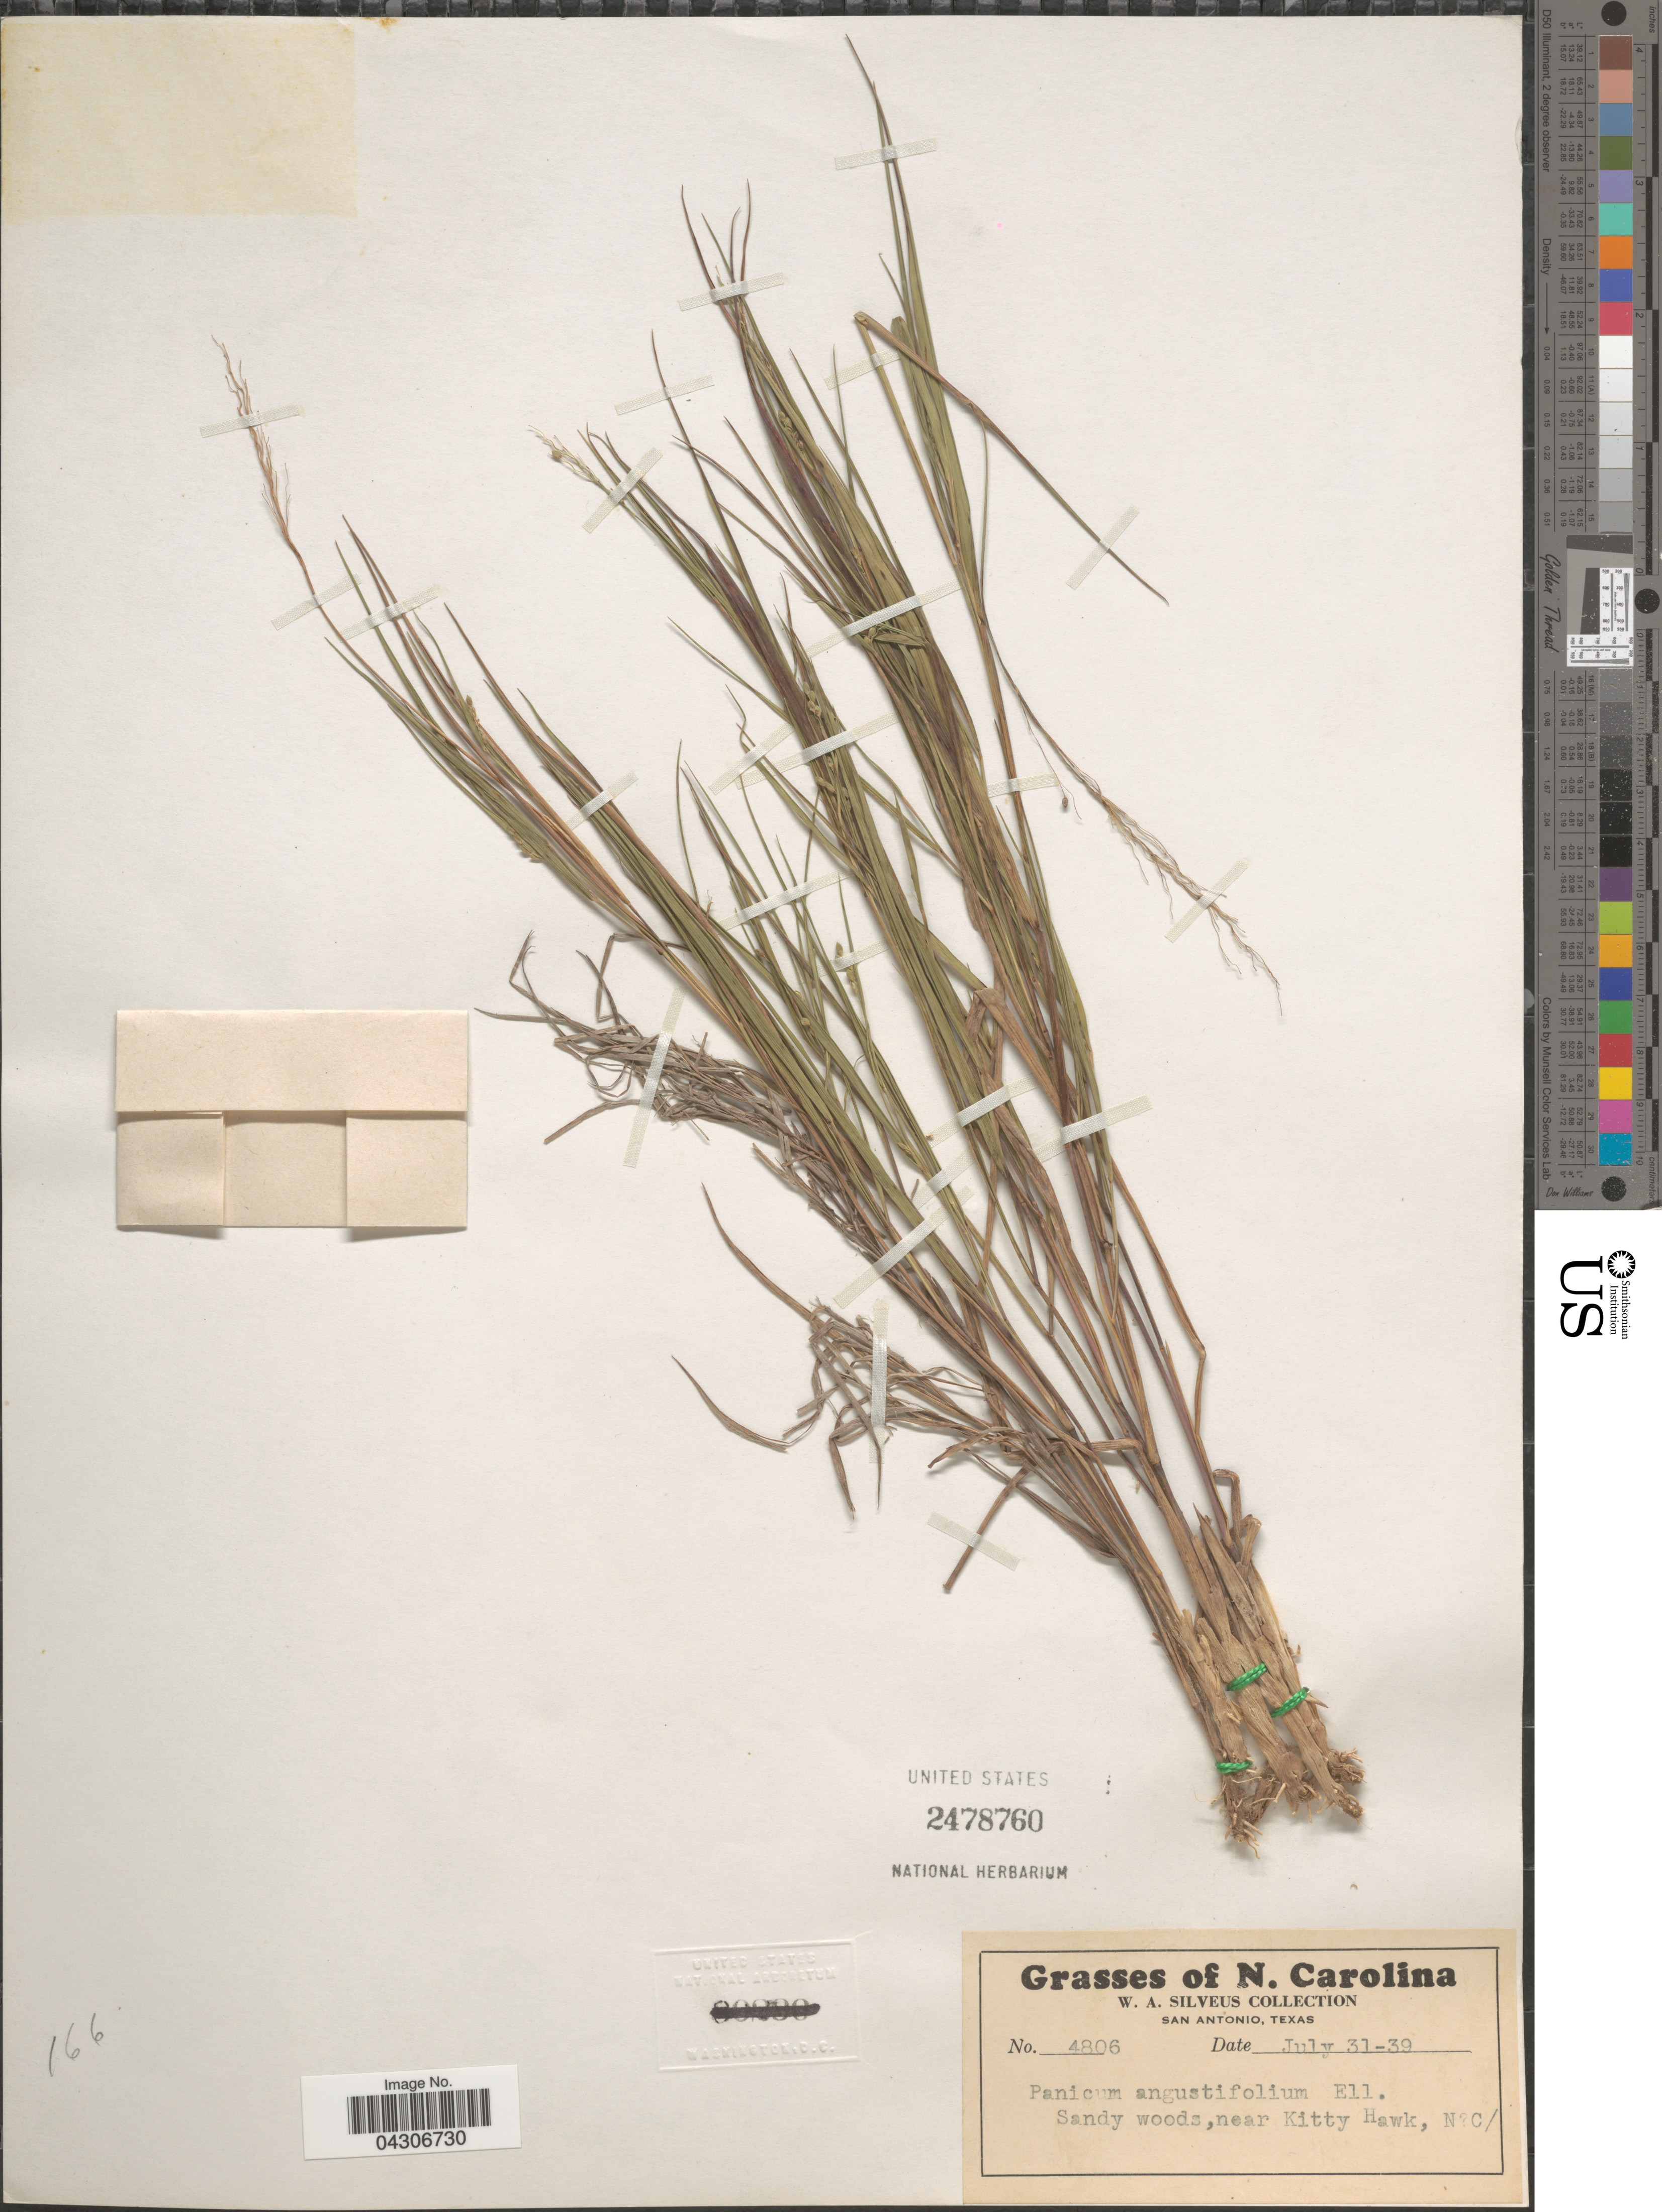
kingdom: Plantae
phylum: Tracheophyta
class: Liliopsida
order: Poales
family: Poaceae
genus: Dichanthelium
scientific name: Dichanthelium aciculare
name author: (Desv. ex Poir.) Gould & C.A. Clark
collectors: W. Silveus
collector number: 4806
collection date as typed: Transcribed d/m/y: 31/7/39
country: United States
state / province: North Carolina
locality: Sandy woods, near Kitty Hawk.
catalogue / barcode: US 2478760